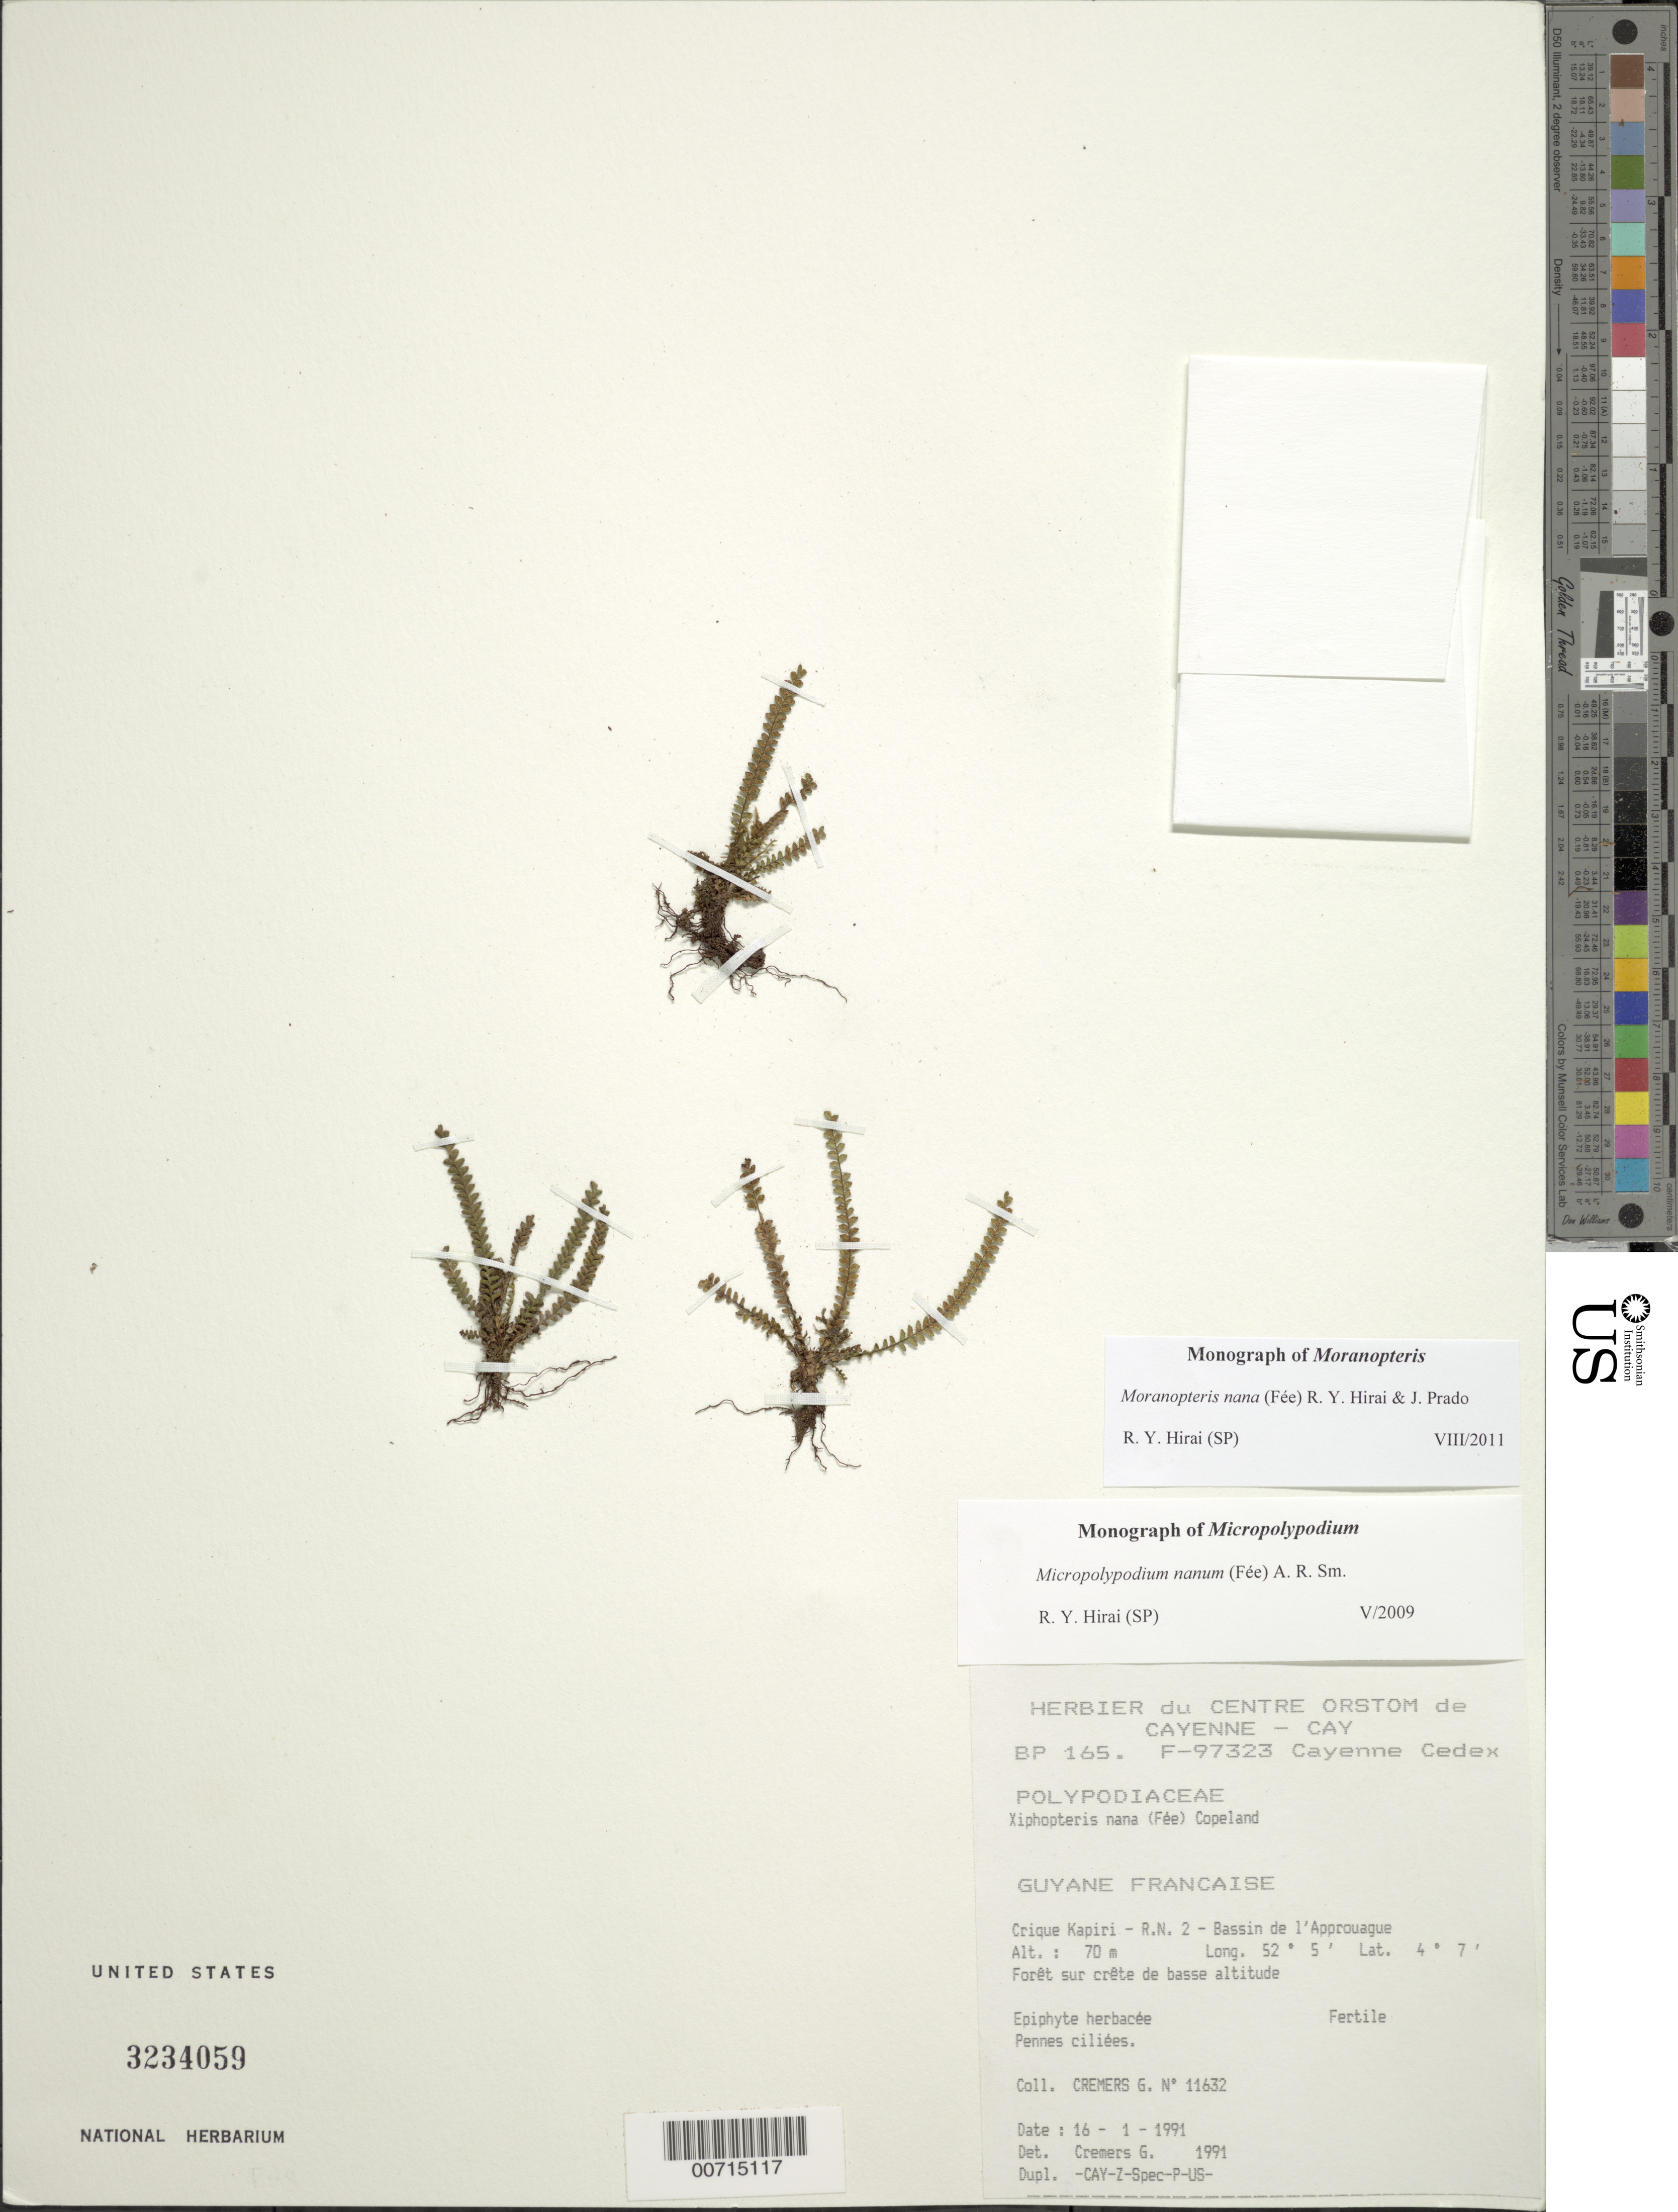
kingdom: Plantae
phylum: Tracheophyta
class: Polypodiopsida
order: Polypodiales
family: Polypodiaceae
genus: Moranopteris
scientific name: Moranopteris nana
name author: (Fée) R. Y. Hirai & J. Prado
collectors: G. Cremers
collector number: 11632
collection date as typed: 16-Jan-91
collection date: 1991-01-16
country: French Guiana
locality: Crique Kapiri, R.N. 2, Bassin de l'Approuague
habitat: Forest on low ridge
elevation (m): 70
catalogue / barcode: US 3234059